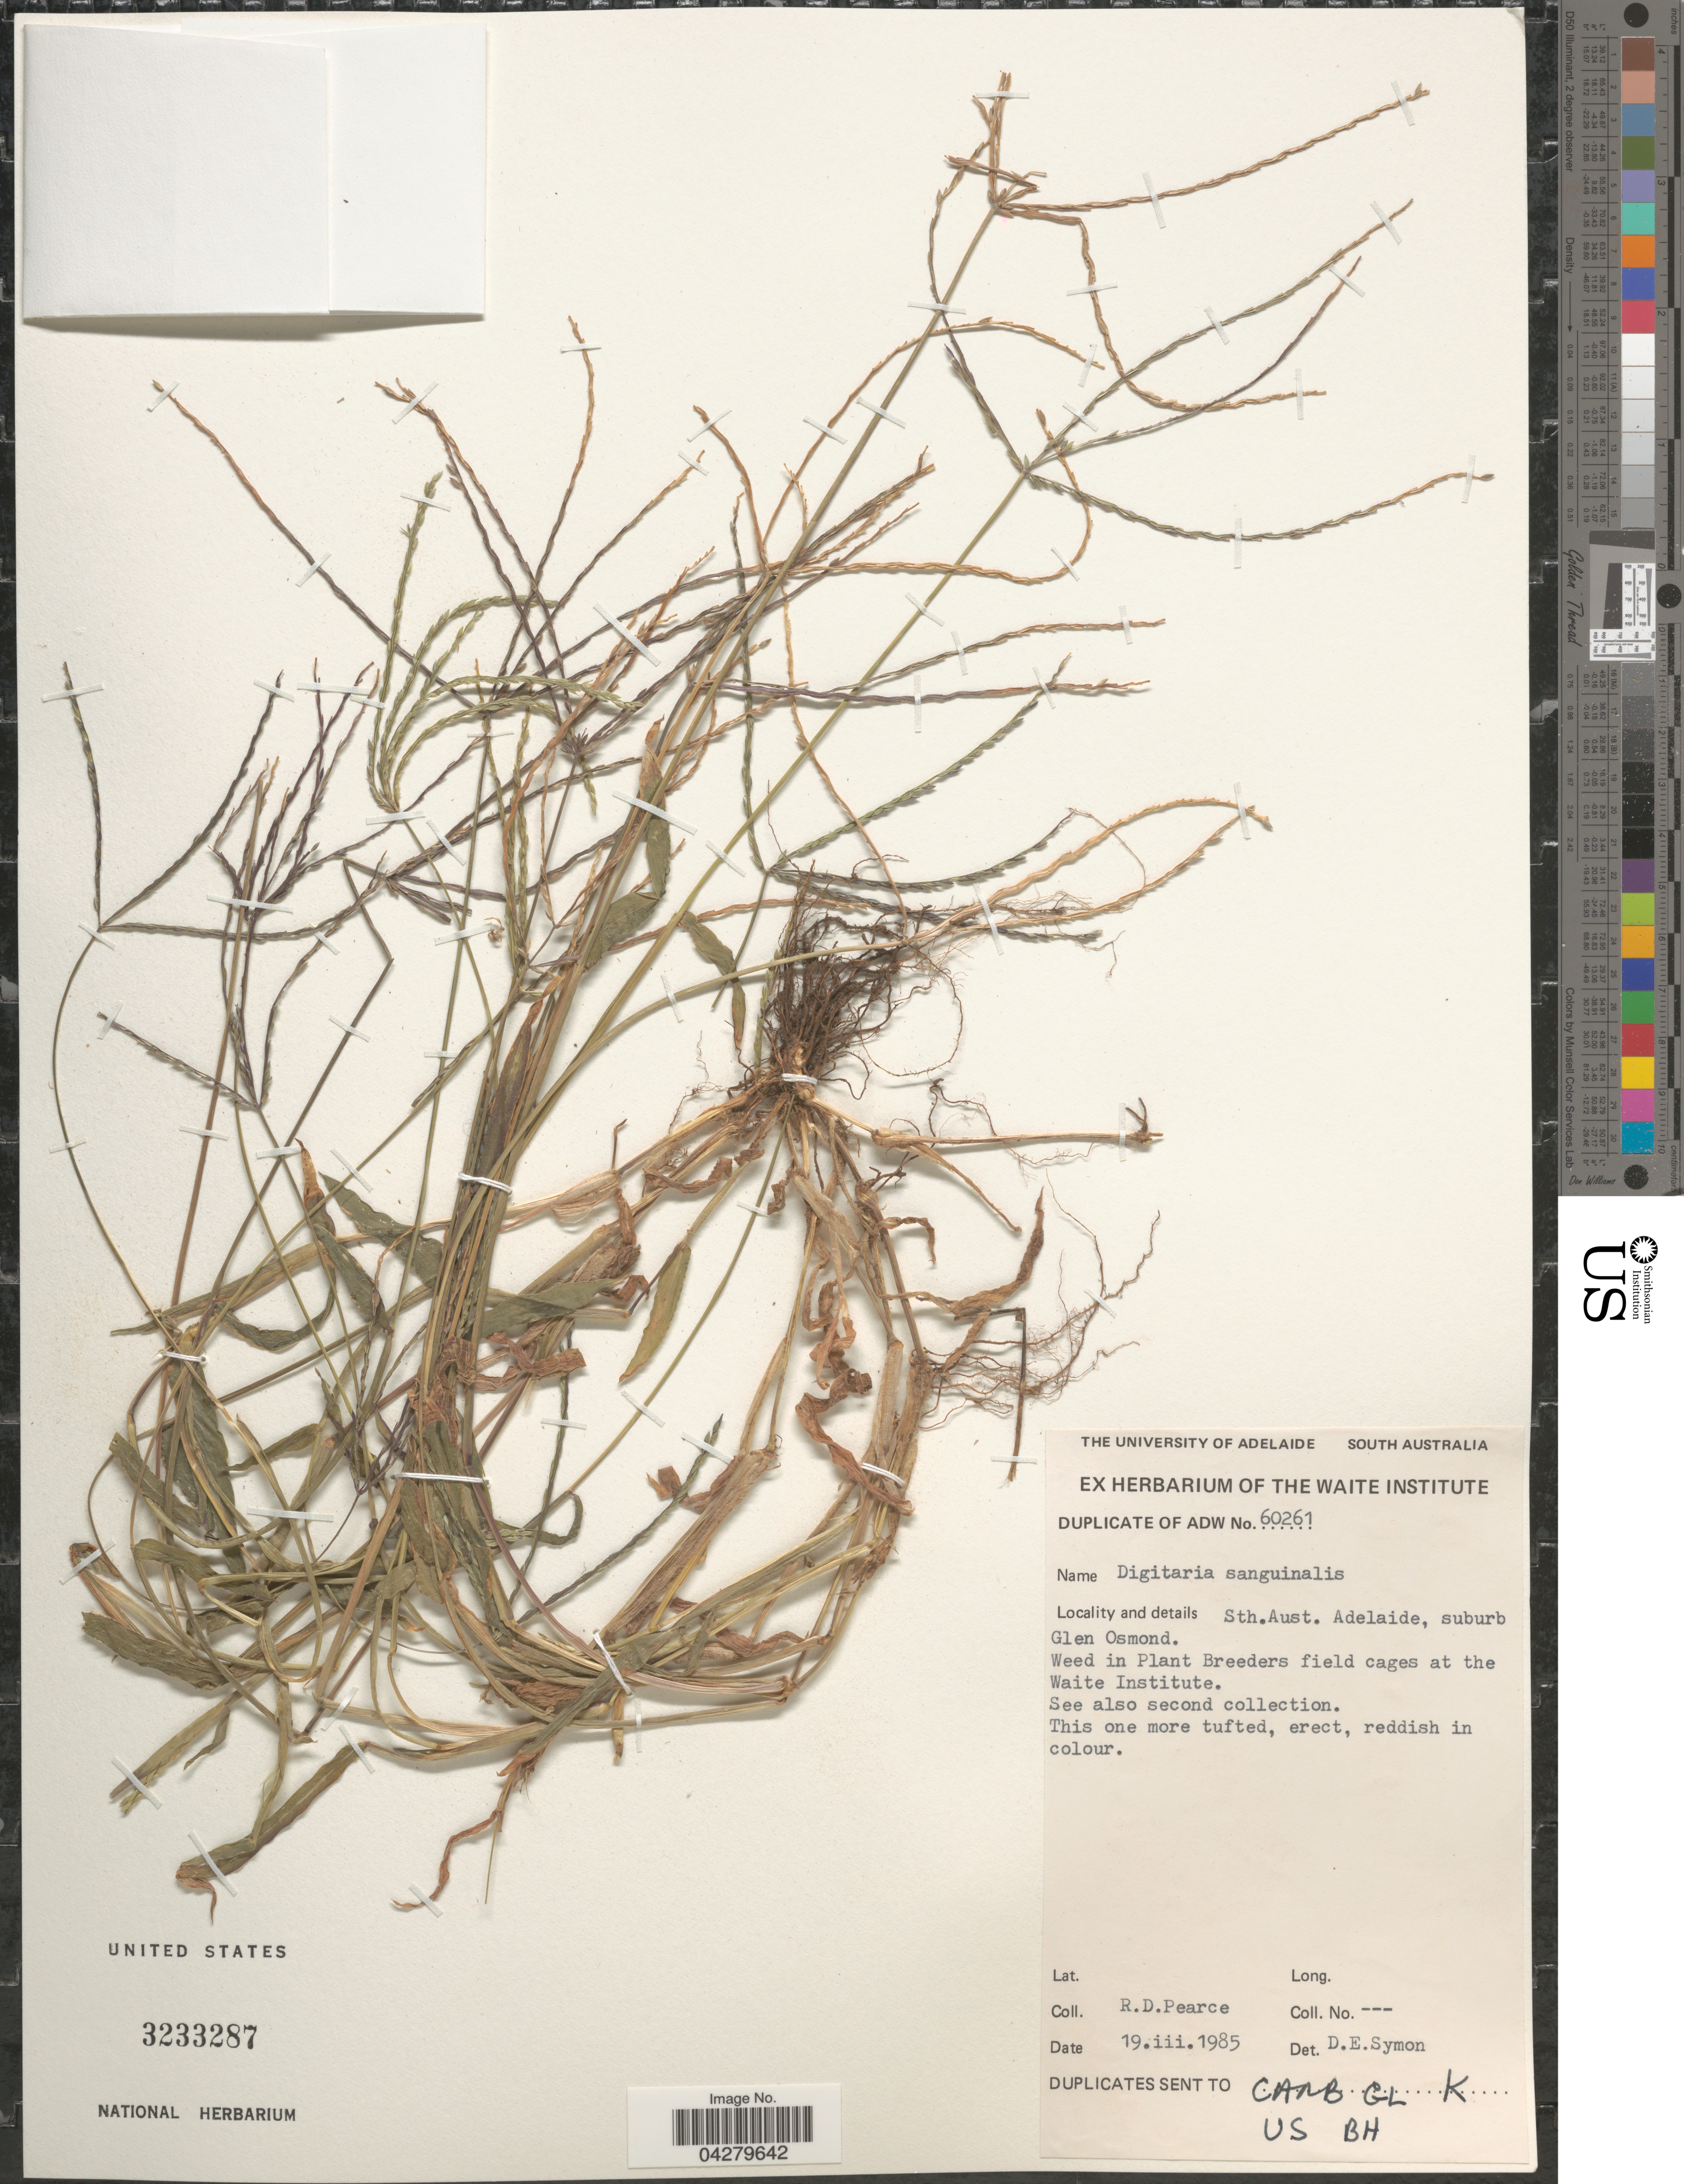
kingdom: Plantae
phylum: Tracheophyta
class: Liliopsida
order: Poales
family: Poaceae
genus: Digitaria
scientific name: Digitaria sanguinalis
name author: (L.) Scop.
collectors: R. Pearce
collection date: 1985-03-19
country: Australia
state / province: South Australia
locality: Sth.Aust. Adelaide, suburb Glen Osmond. Weed in Plant Breeders field cages at the Waite Institute.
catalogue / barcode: US 3233287